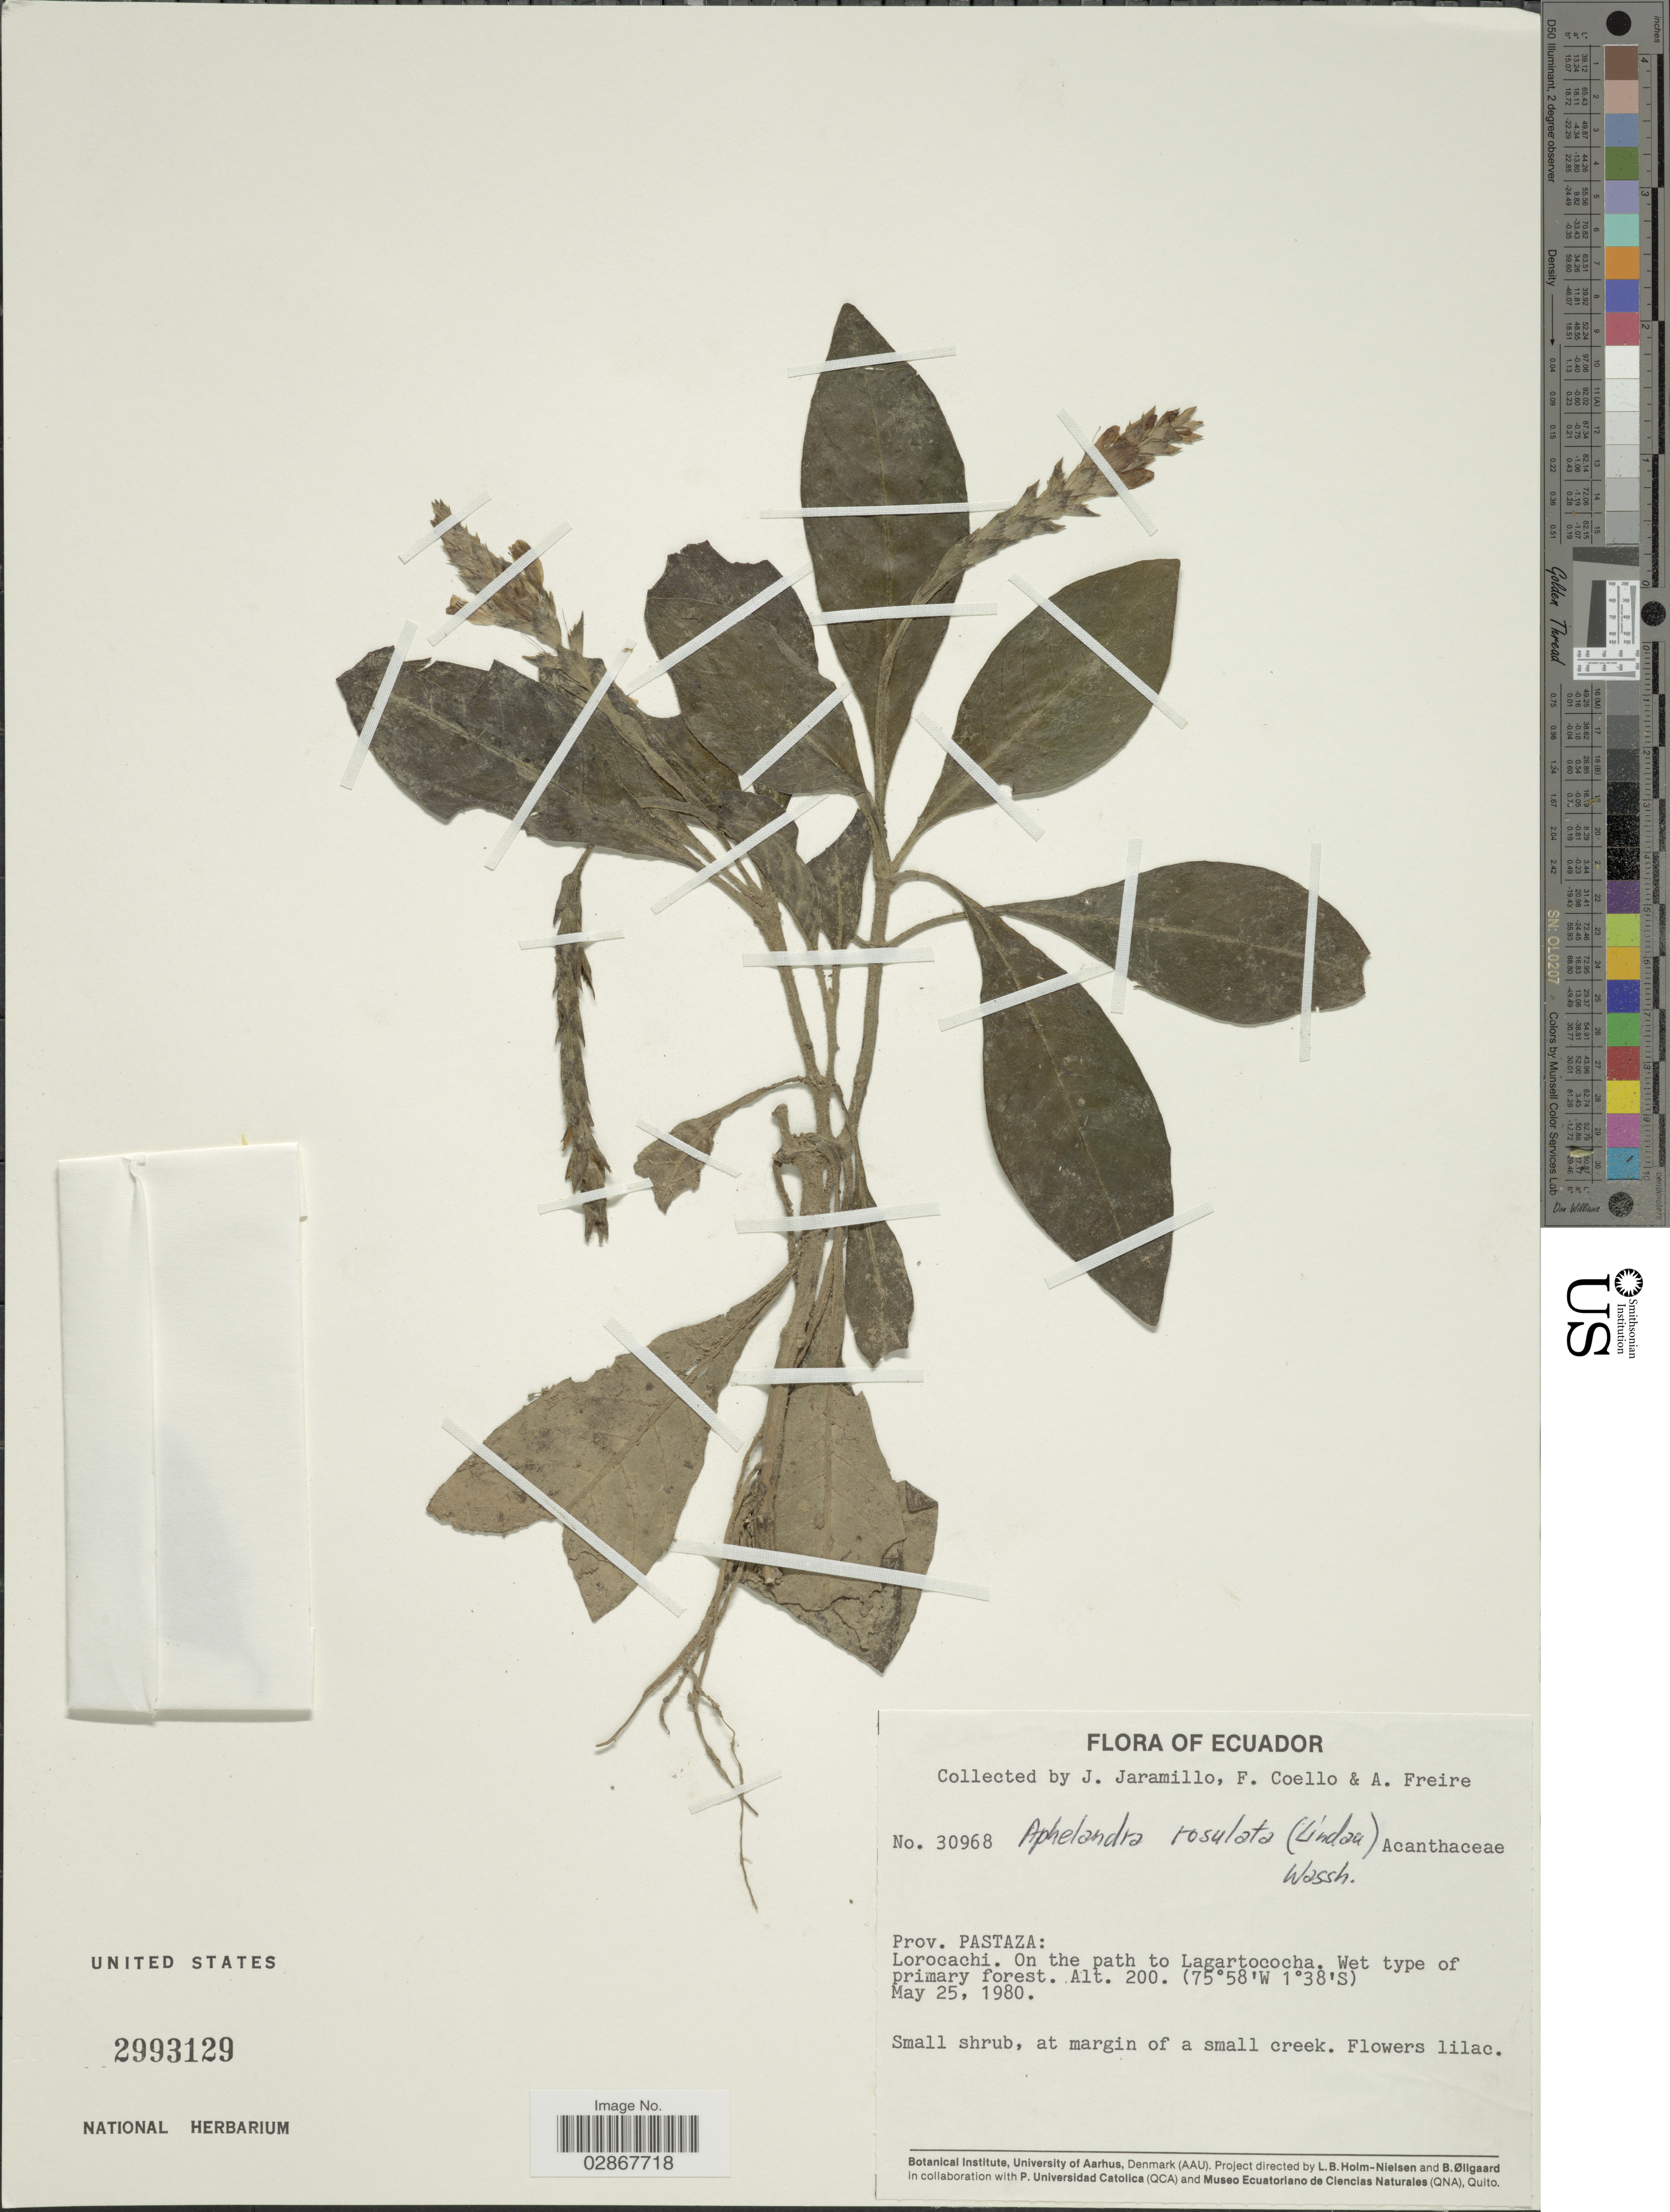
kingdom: Plantae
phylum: Tracheophyta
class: Magnoliopsida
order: Lamiales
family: Acanthaceae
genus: Aphelandra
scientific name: Aphelandra rosulata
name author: (Lindau) Wassh.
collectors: J. Jaramillo, F. Coello & A. Freire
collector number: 30968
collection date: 1980-05-25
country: Ecuador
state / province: Pastaza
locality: Lorocachi. On the path to Lagartococha.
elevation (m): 200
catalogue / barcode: US 2993129